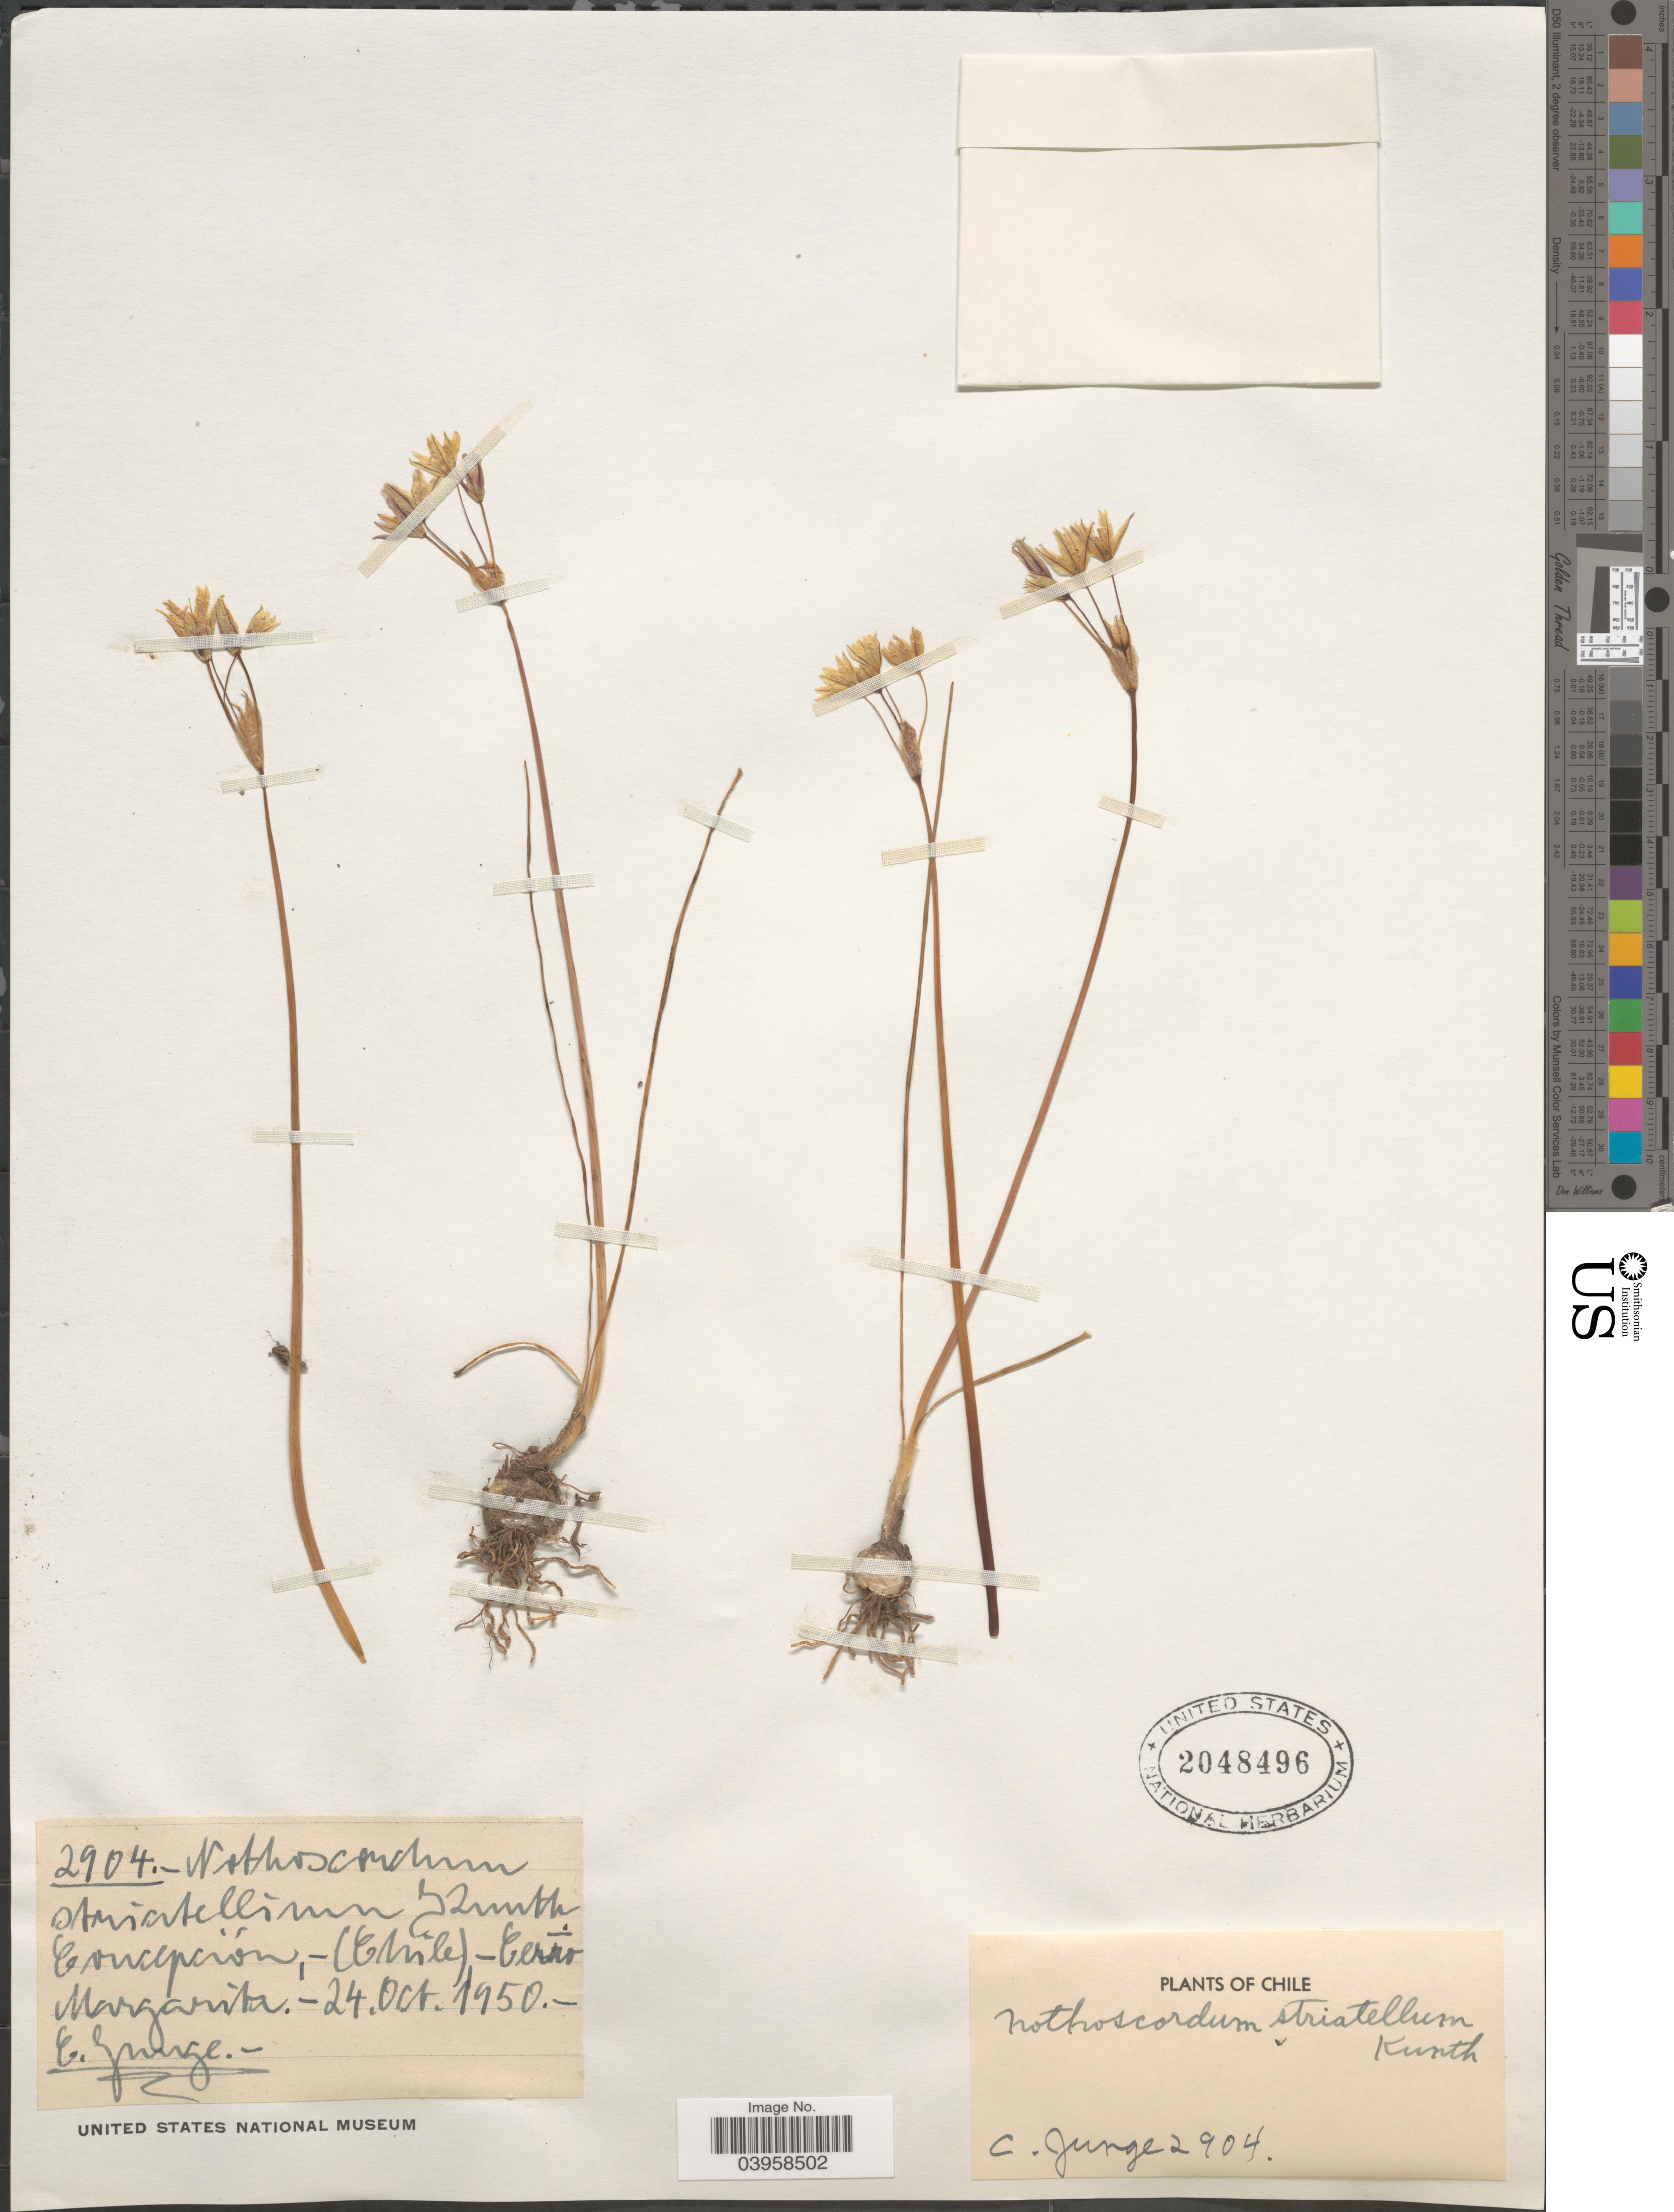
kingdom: Plantae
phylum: Tracheophyta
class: Liliopsida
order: Asparagales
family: Amaryllidaceae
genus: Nothoscordum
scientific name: Nothoscordum striatellum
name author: (Lindl.) Kunth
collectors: C. Junge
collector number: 2904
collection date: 1950-10-24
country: Chile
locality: Concepción,- Cerro Margarita.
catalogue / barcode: US 2048496